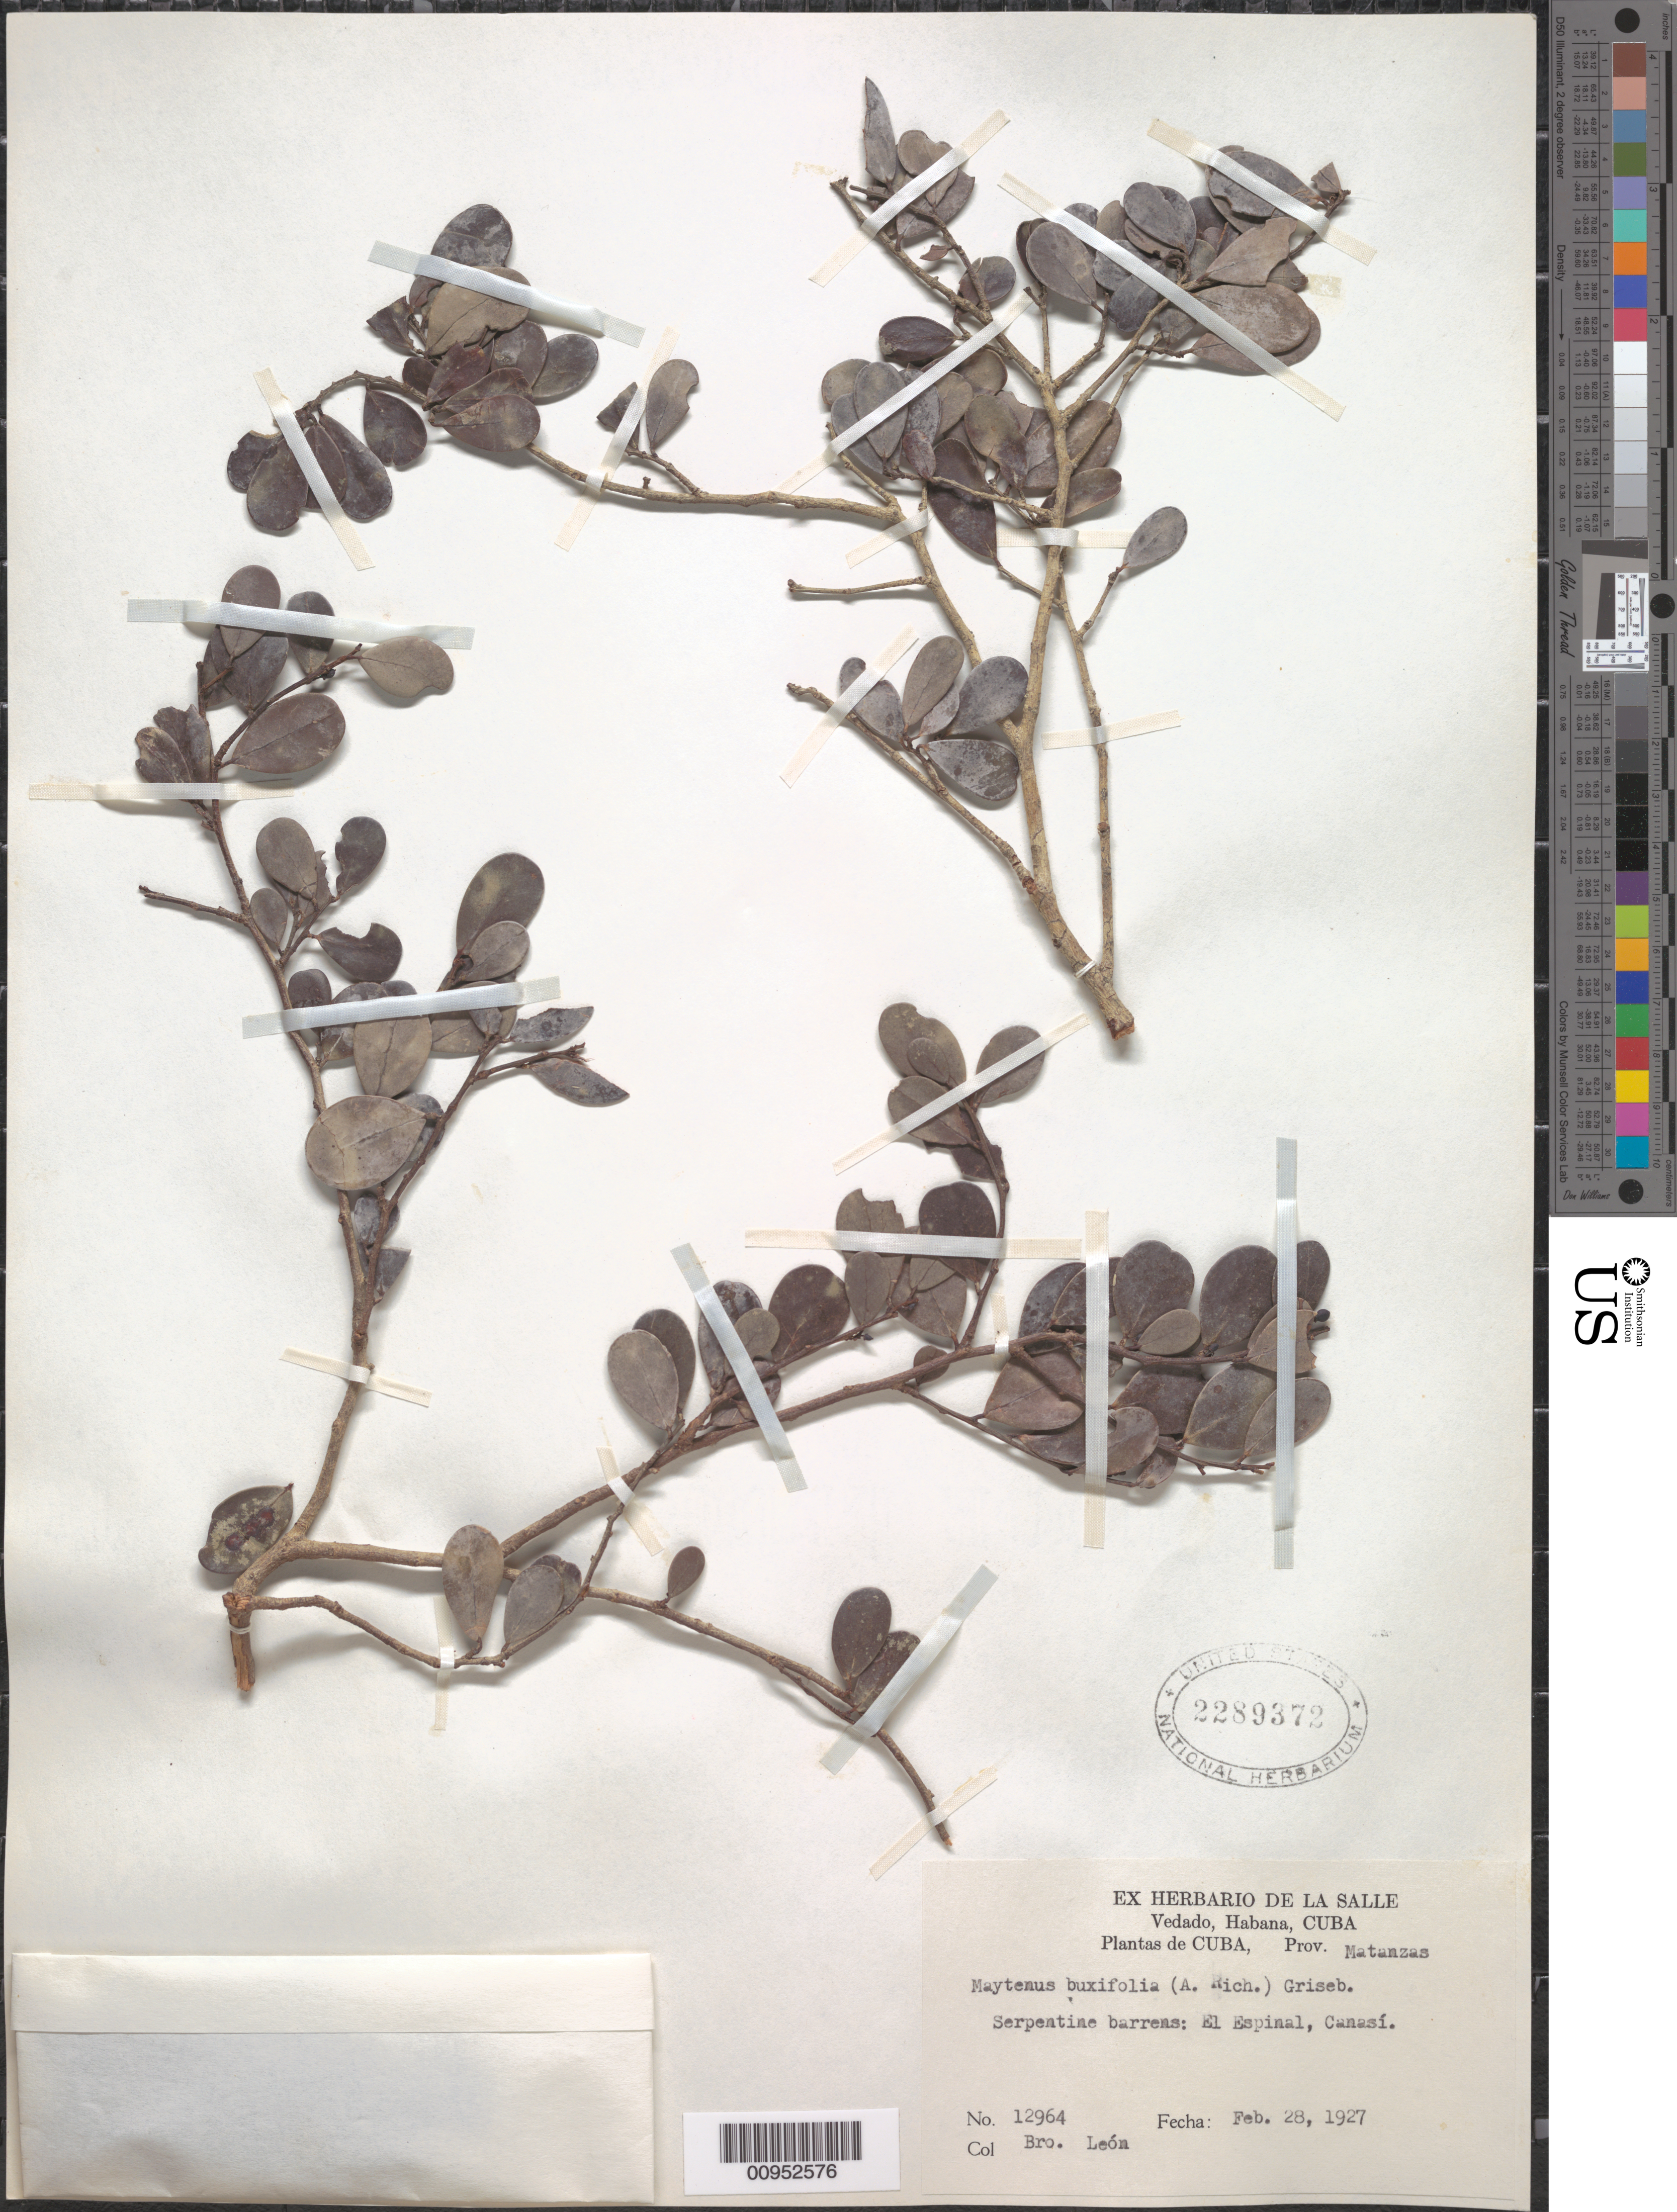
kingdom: Plantae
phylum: Tracheophyta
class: Magnoliopsida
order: Celastrales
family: Celastraceae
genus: Maytenus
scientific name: Maytenus buxifolia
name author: (A. Rich.) Griseb.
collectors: Bro. León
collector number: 12964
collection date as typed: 28 Feb 1927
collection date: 1927-02-28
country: Cuba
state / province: Matanzas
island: Cuba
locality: El Espinal, Canasí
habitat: Serpentine barrens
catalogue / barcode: US 2289372